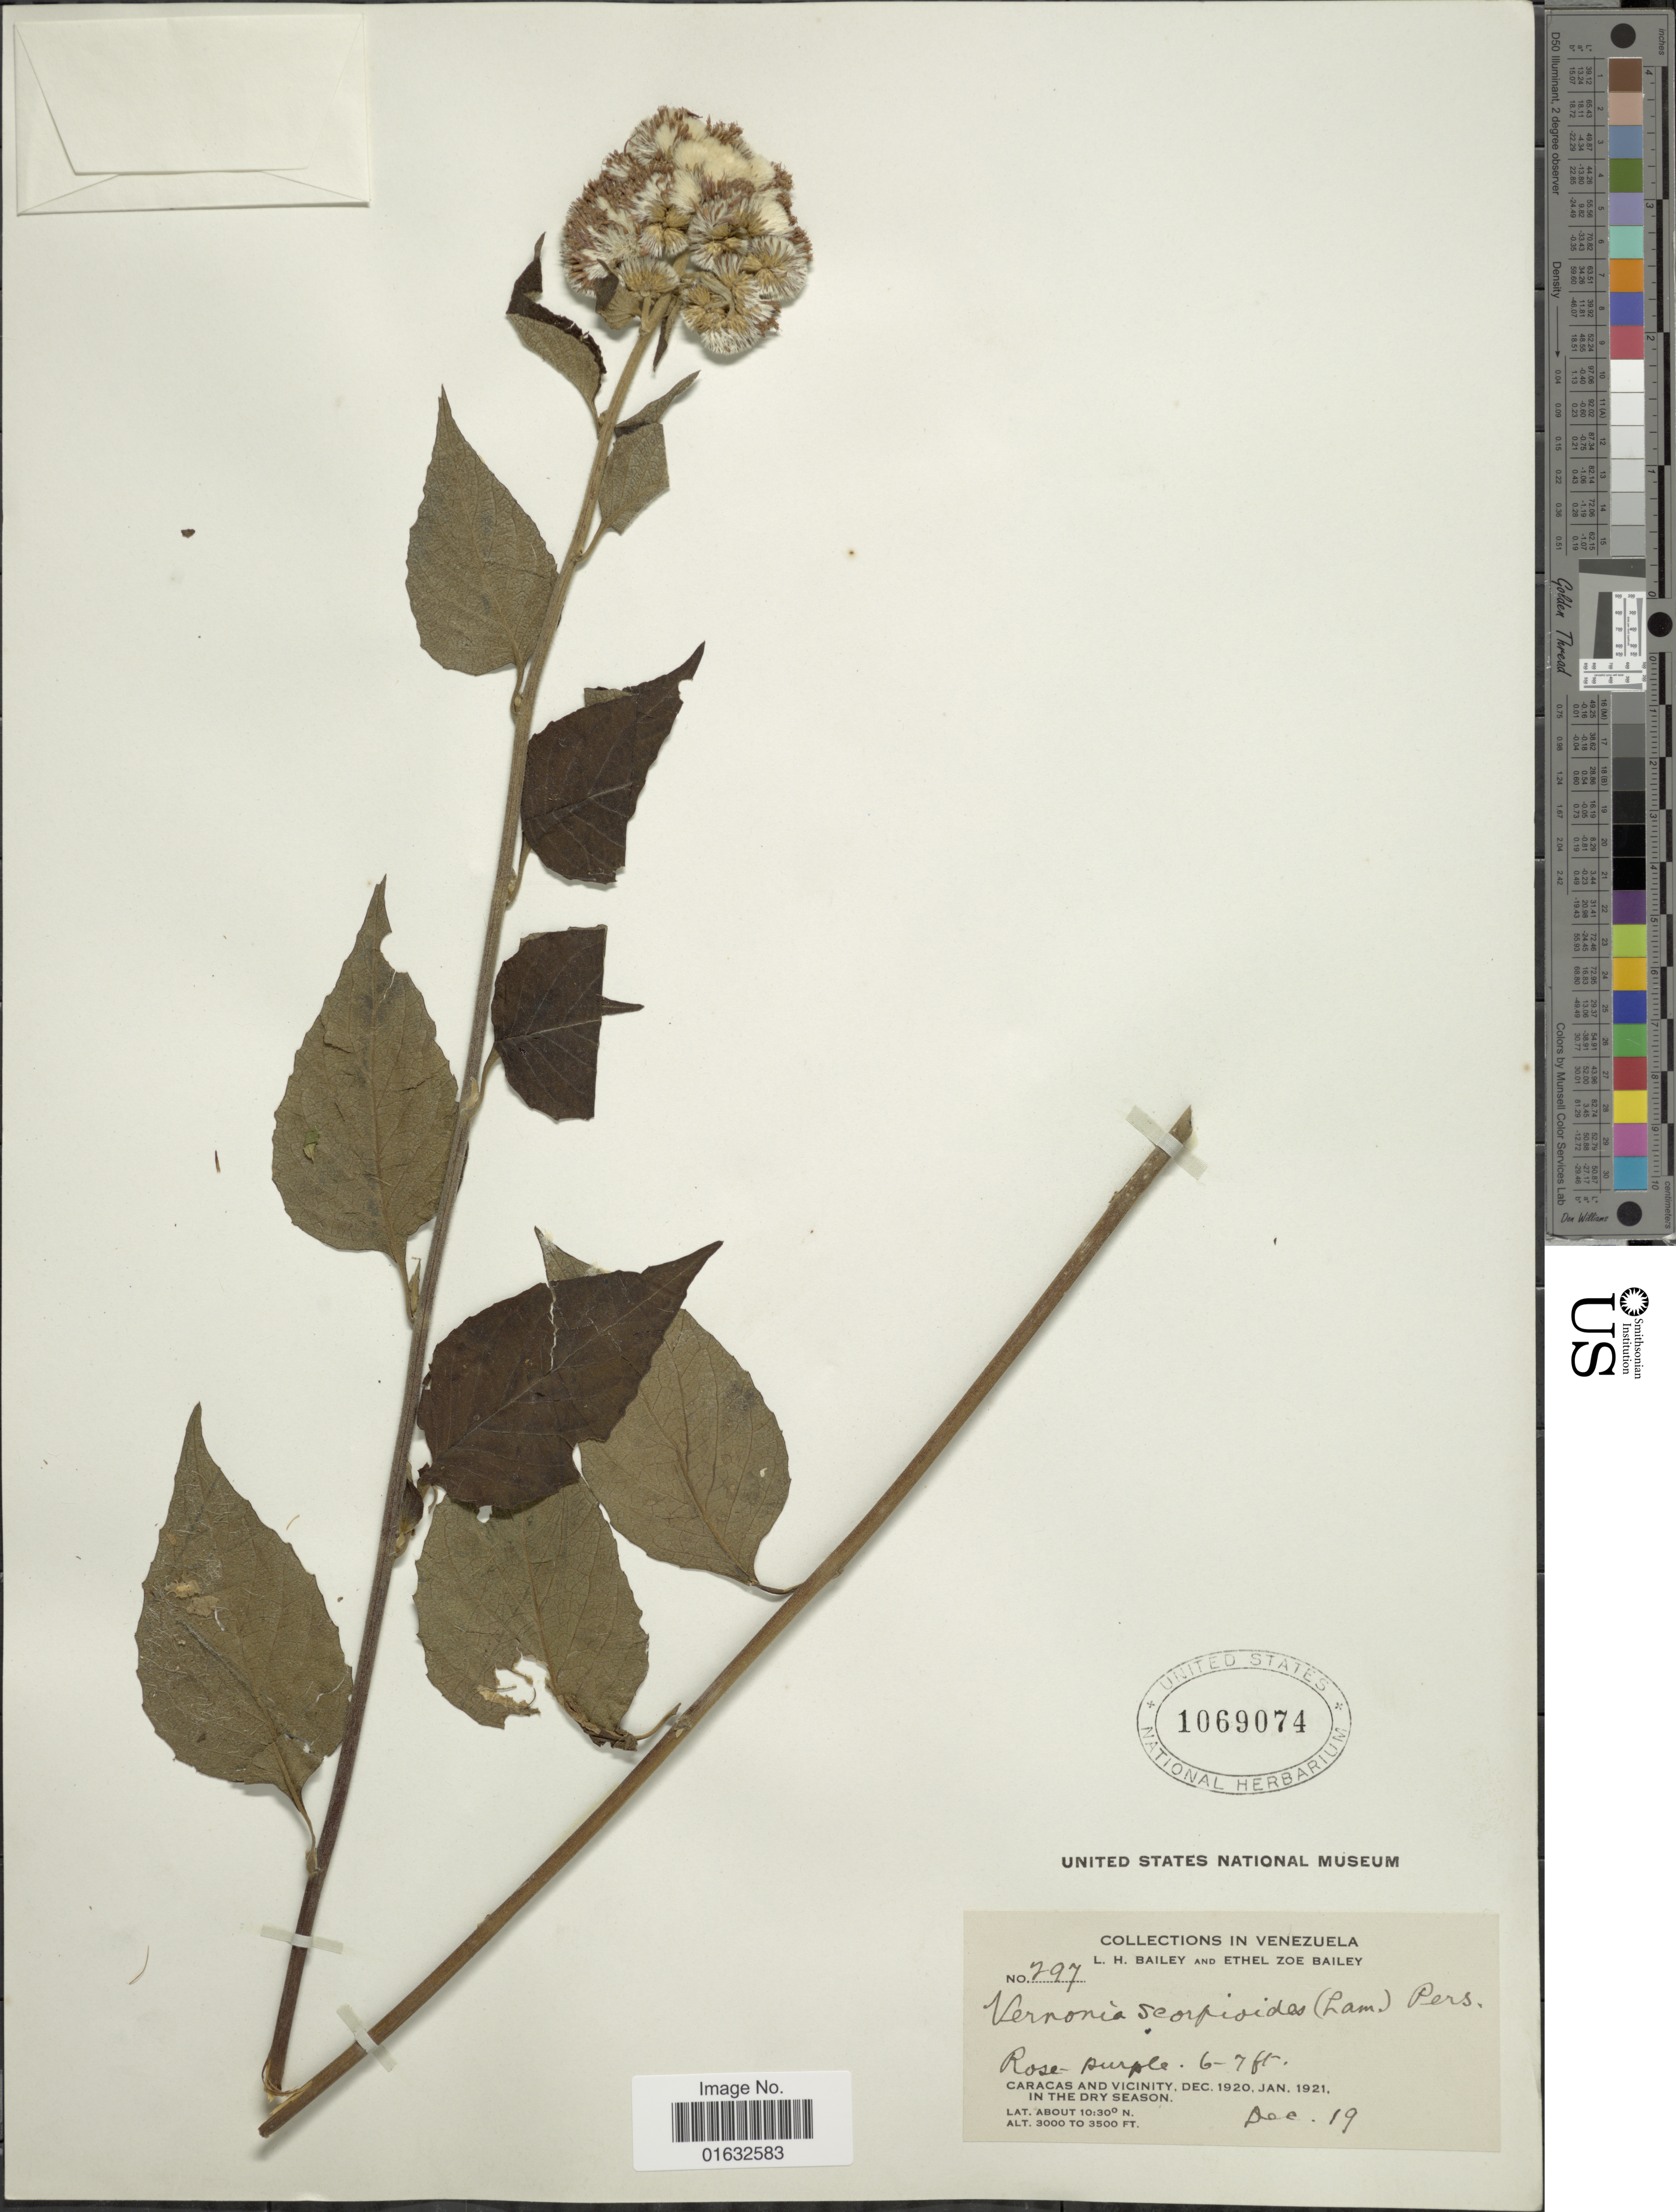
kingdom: Plantae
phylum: Tracheophyta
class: Magnoliopsida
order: Asterales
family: Asteraceae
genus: Cyrtocymura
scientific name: Cyrtocymura scorpioides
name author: (Lam.) H. Rob.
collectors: L. H. Bailey & E. Z. Bailey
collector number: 297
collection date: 1920-01/1920-12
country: Venezuela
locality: Rose-puprle. Caracas and Vicinity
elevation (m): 914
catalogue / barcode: US 1069074